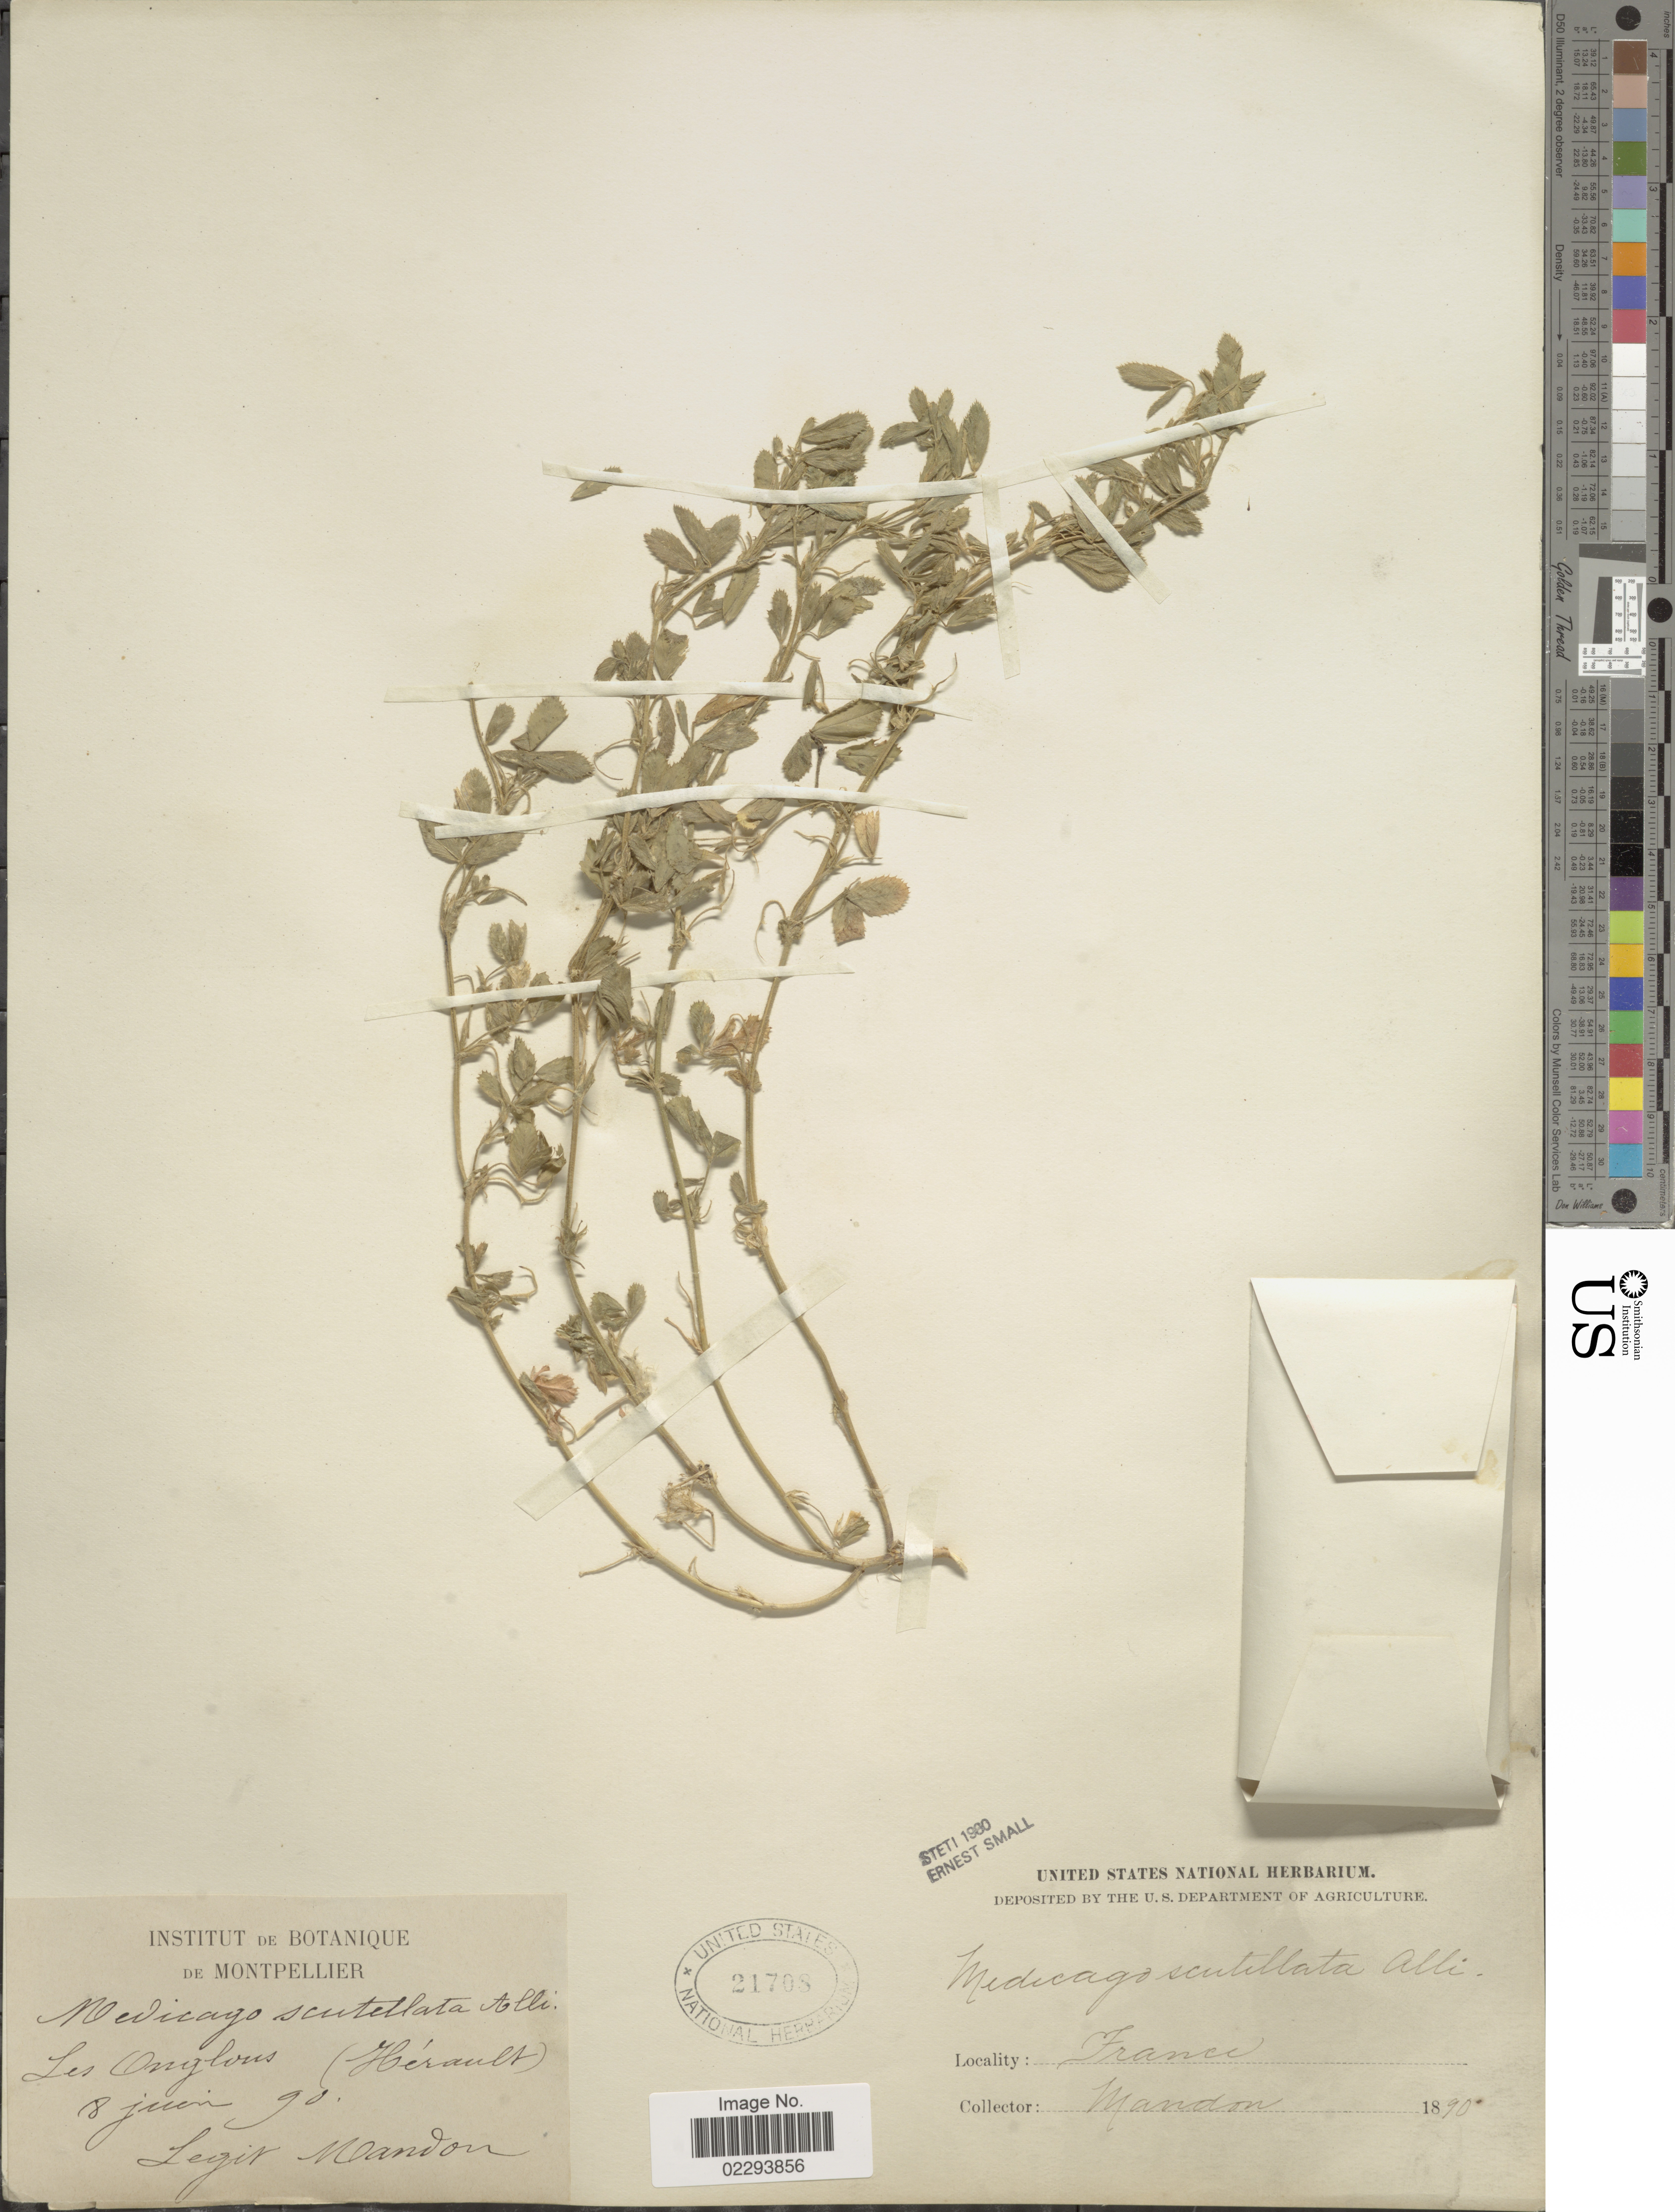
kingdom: Plantae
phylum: Tracheophyta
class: Magnoliopsida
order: Fabales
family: Fabaceae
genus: Medicago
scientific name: Medicago scutellata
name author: (L.) Mill.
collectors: Mandon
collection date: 1890-06-18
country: France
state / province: Occitanie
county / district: Hérault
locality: France, Les Anglous, (Herault).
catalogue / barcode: US 21708